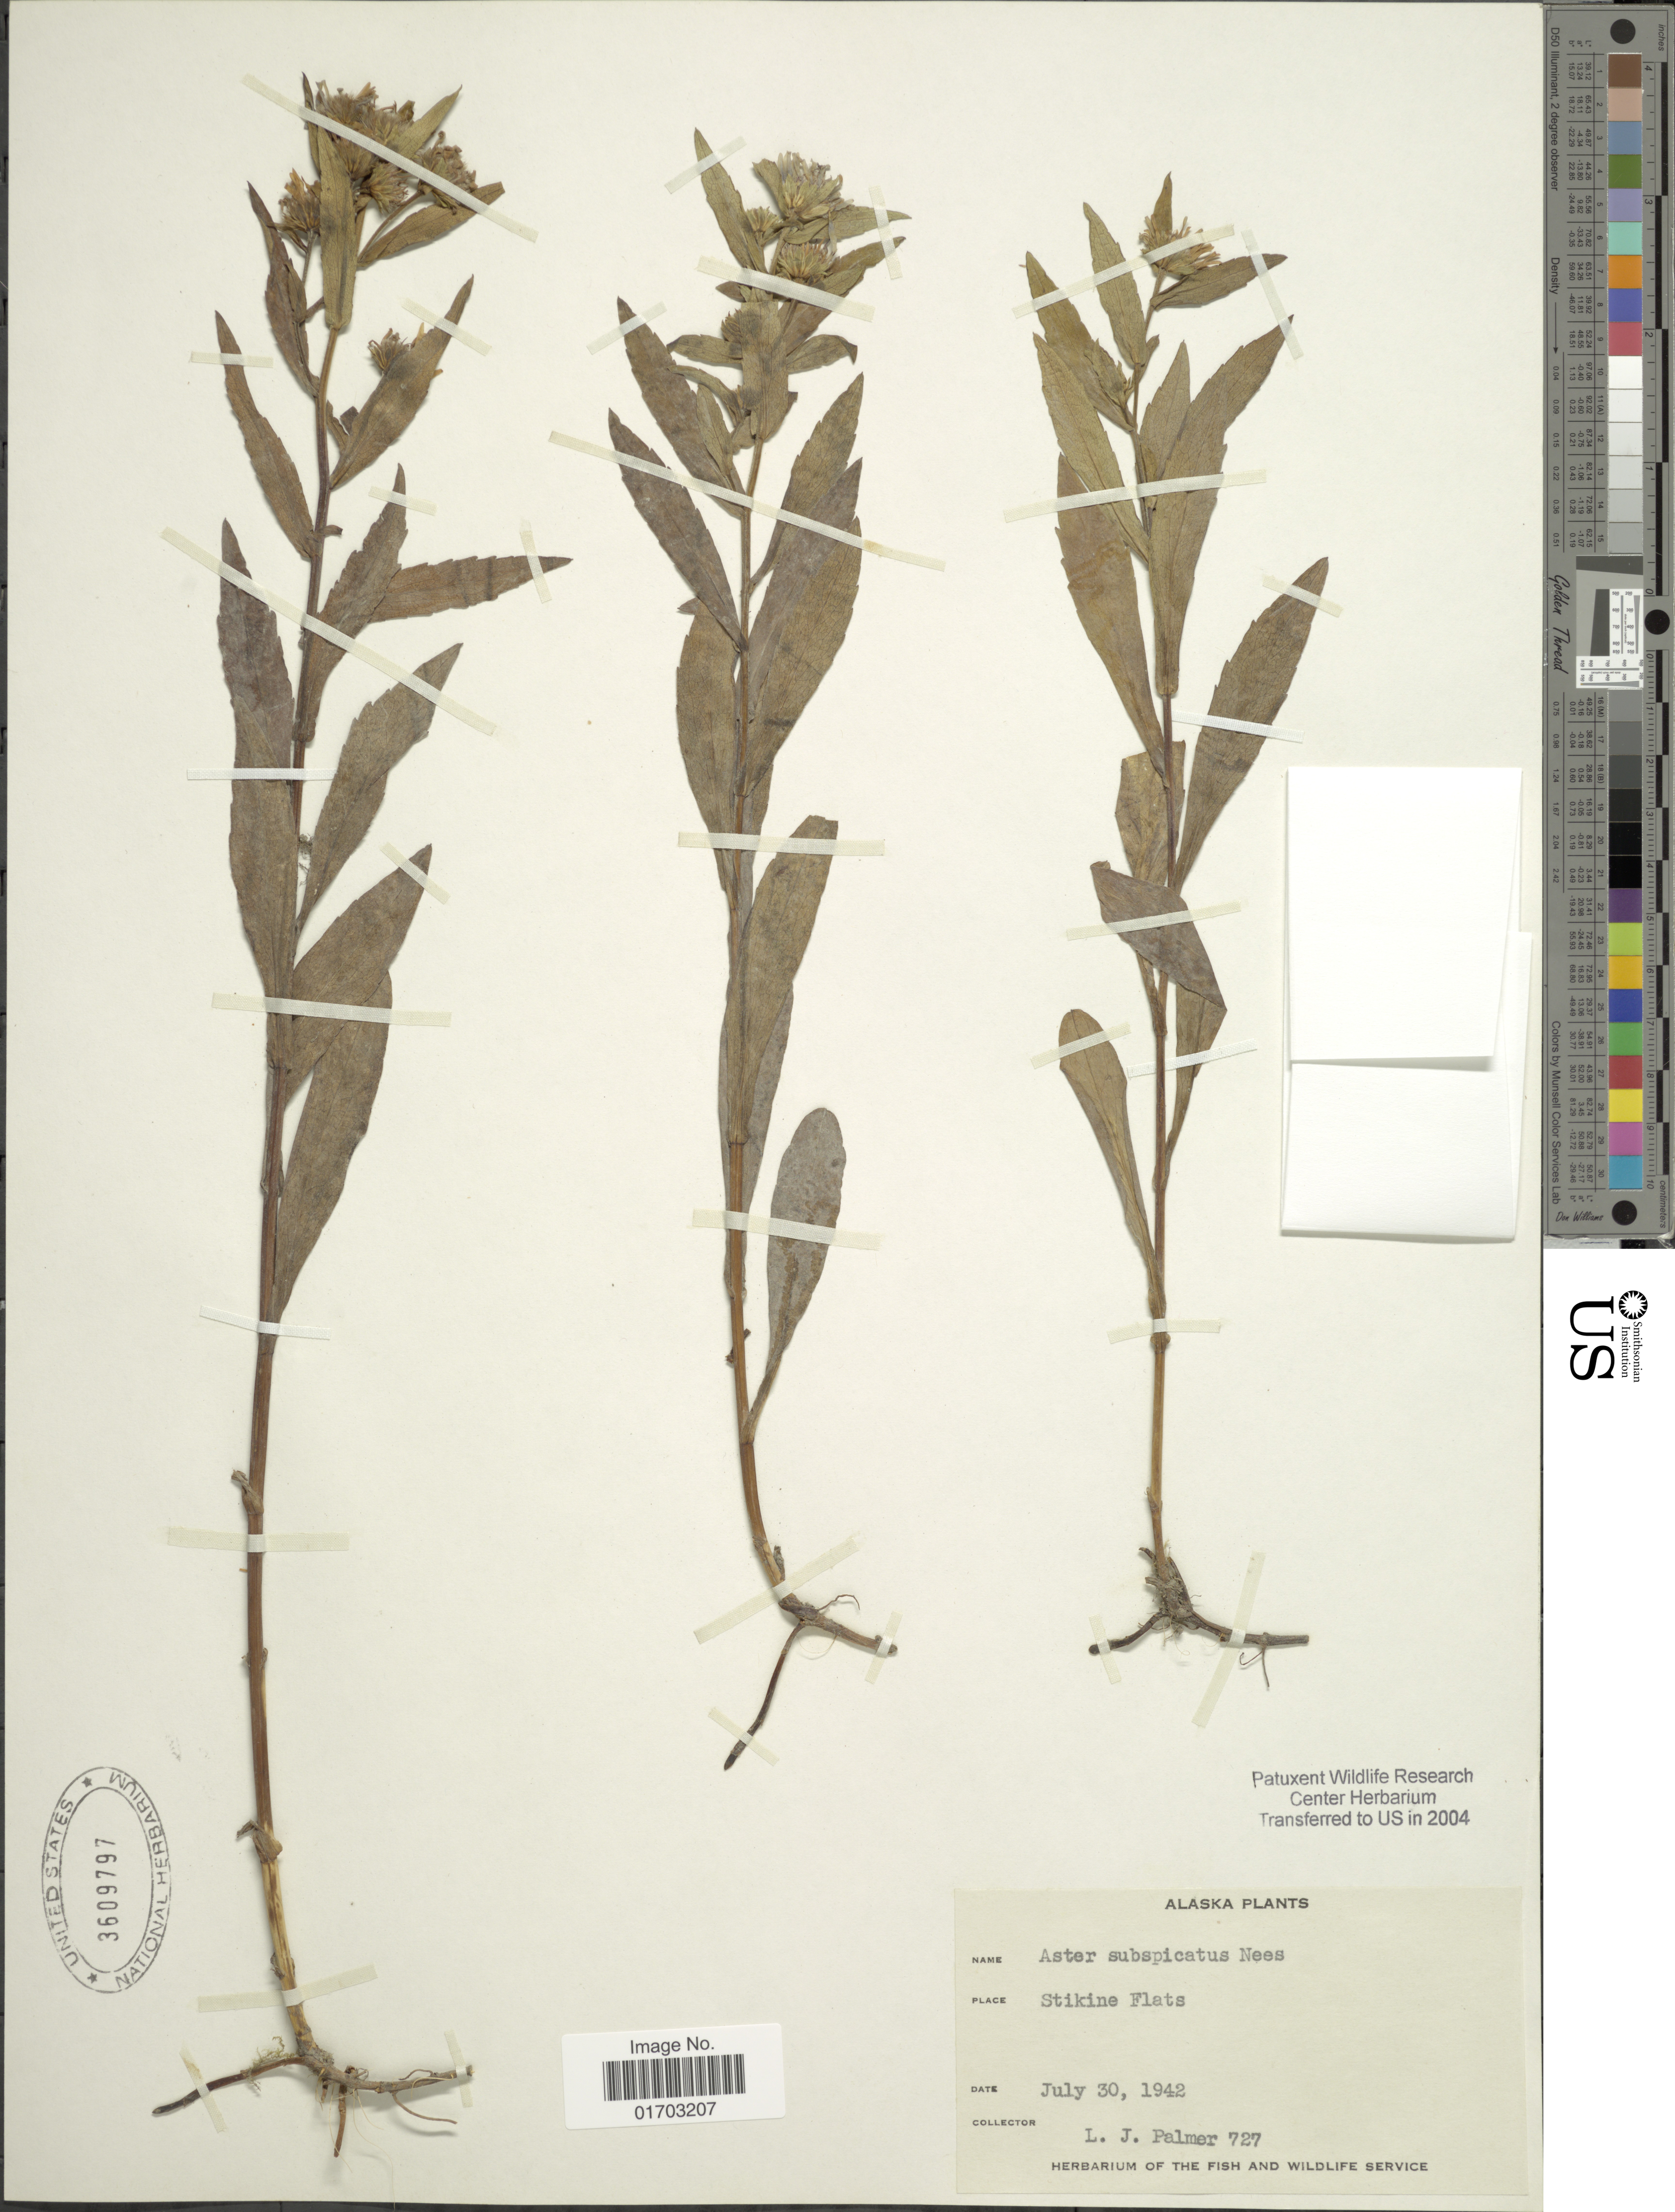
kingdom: Plantae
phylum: Tracheophyta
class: Magnoliopsida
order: Asterales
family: Asteraceae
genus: Symphyotrichum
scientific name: Symphyotrichum subspicatum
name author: (Nees) G.L. Nesom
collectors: L. J. Palmer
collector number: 727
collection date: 1942-07-30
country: United States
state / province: Alaska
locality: Stikine Flats.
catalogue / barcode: US 3609797